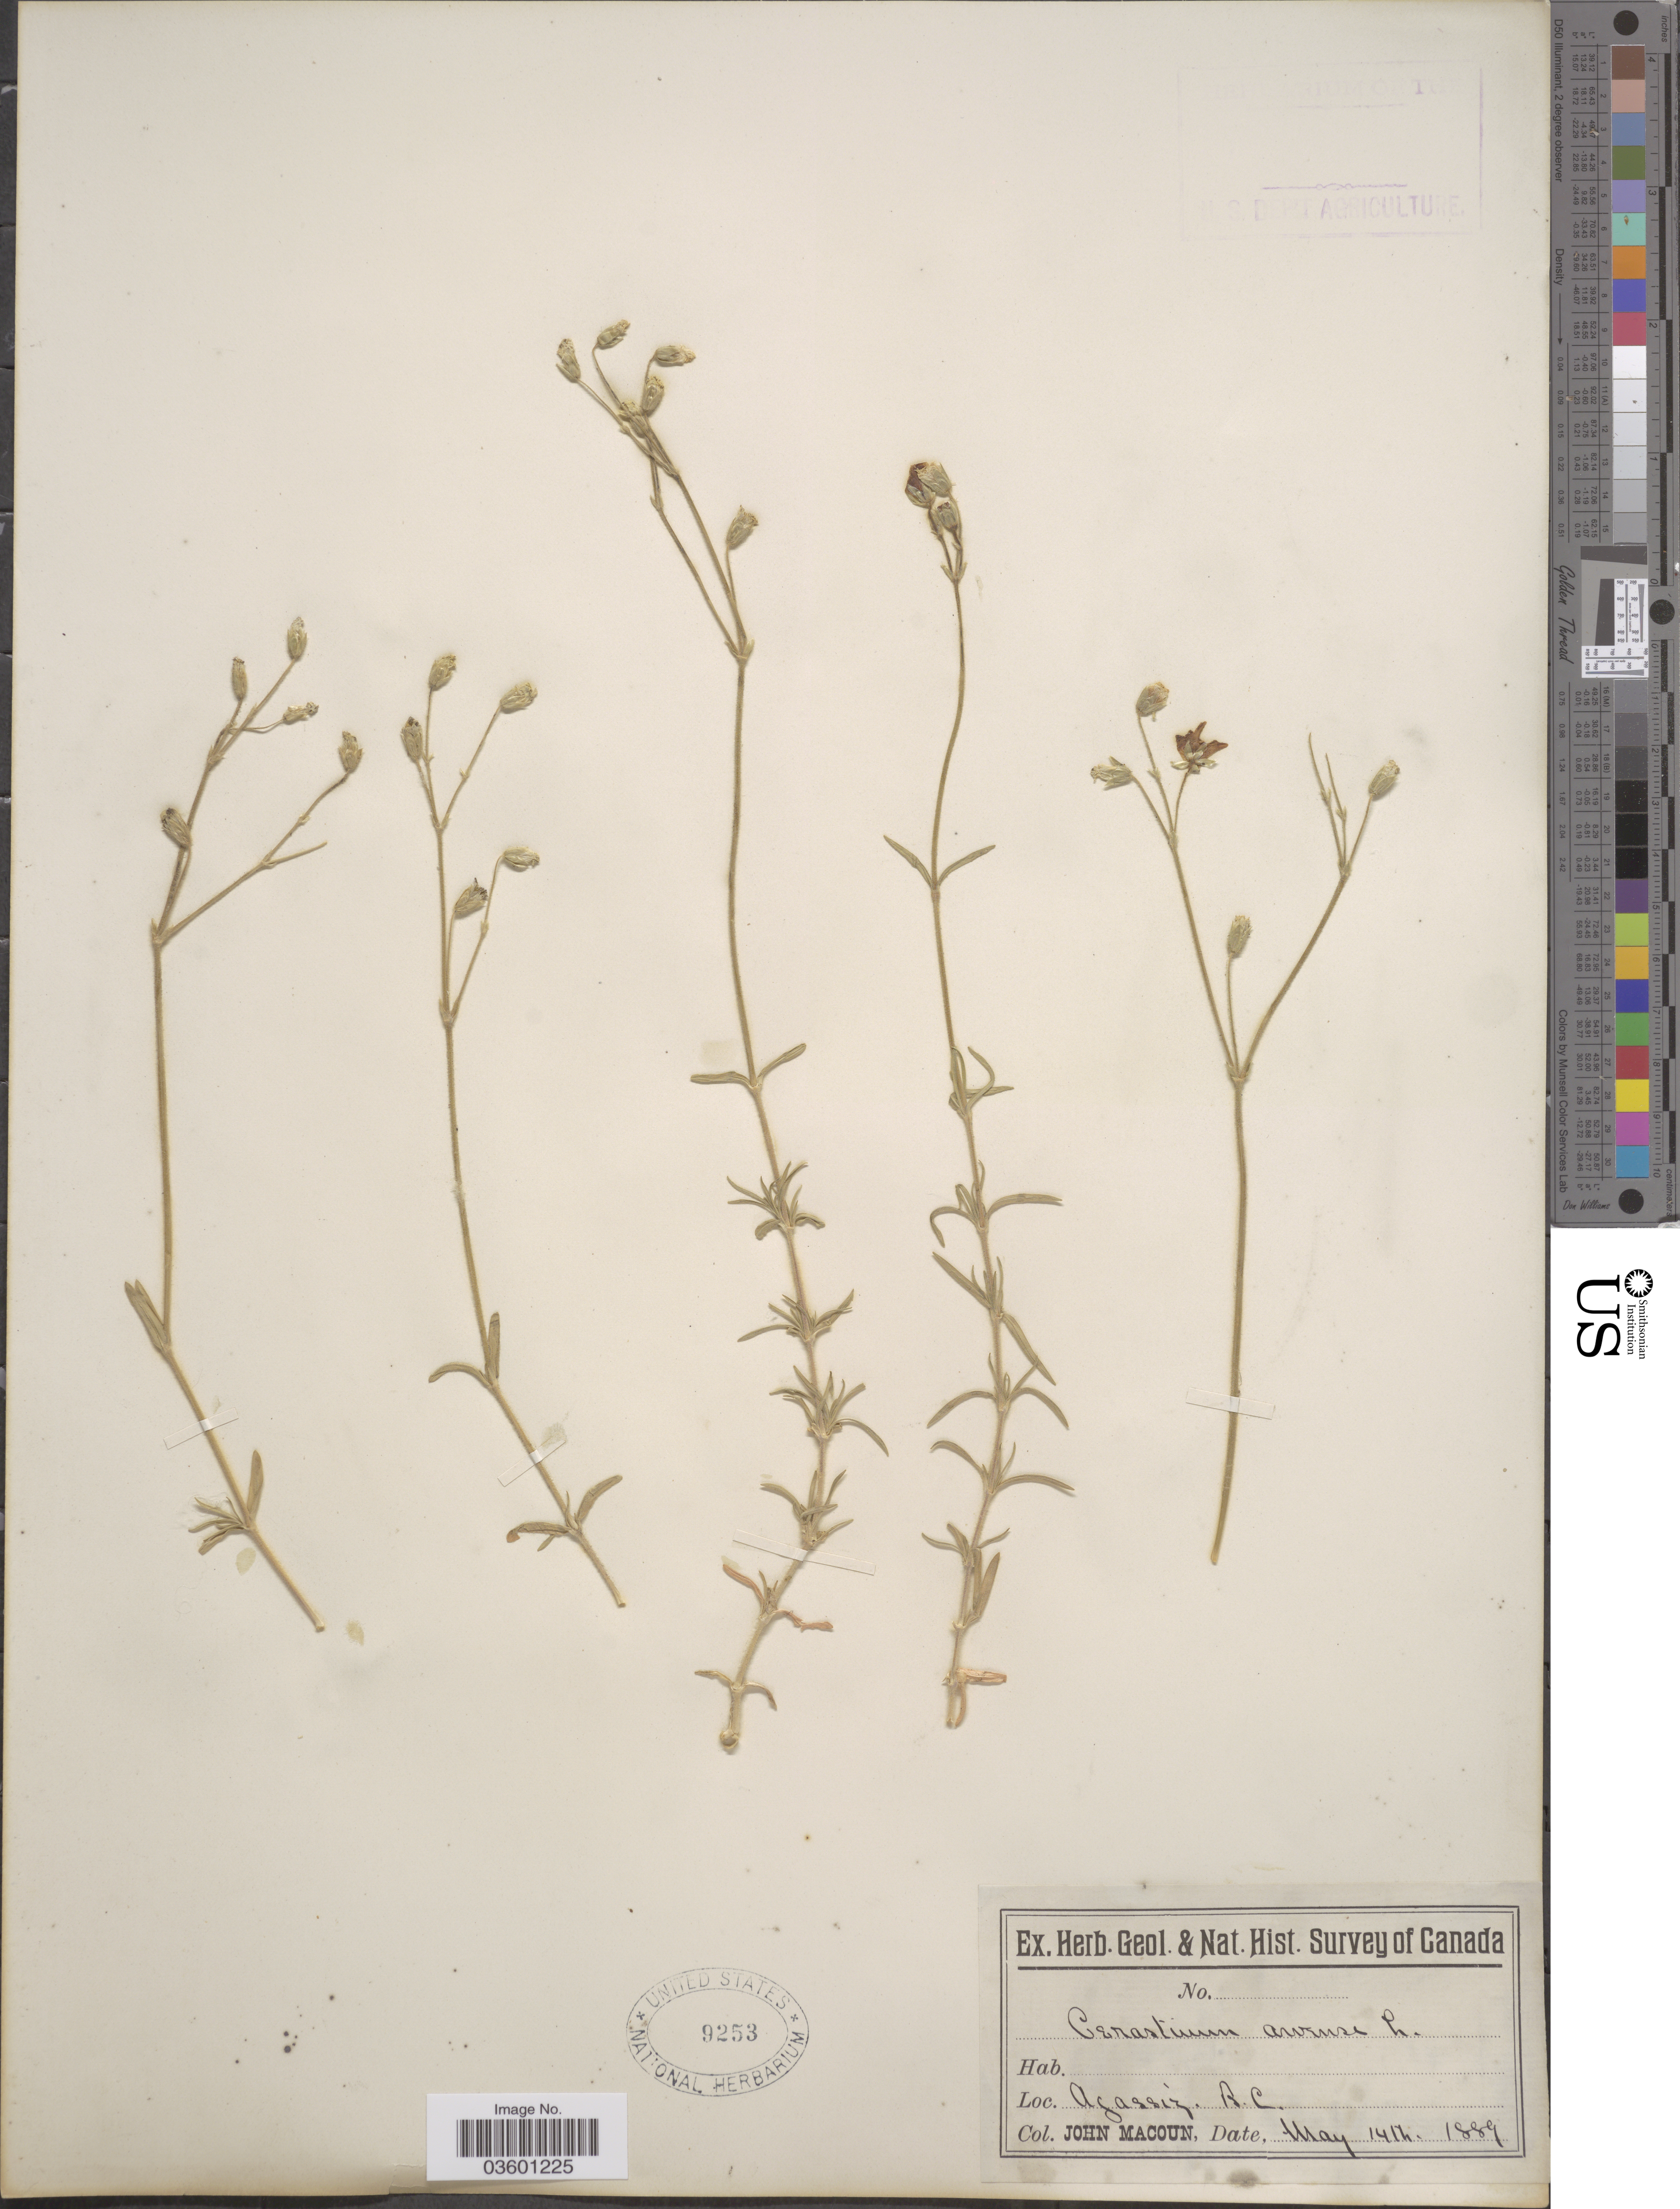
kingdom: Plantae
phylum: Tracheophyta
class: Magnoliopsida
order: Caryophyllales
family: Caryophyllaceae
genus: Cerastium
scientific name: Cerastium arvense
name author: L.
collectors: J. Macoun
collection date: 1889-05-14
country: Canada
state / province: British Columbia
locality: Agassiz.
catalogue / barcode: US 9253